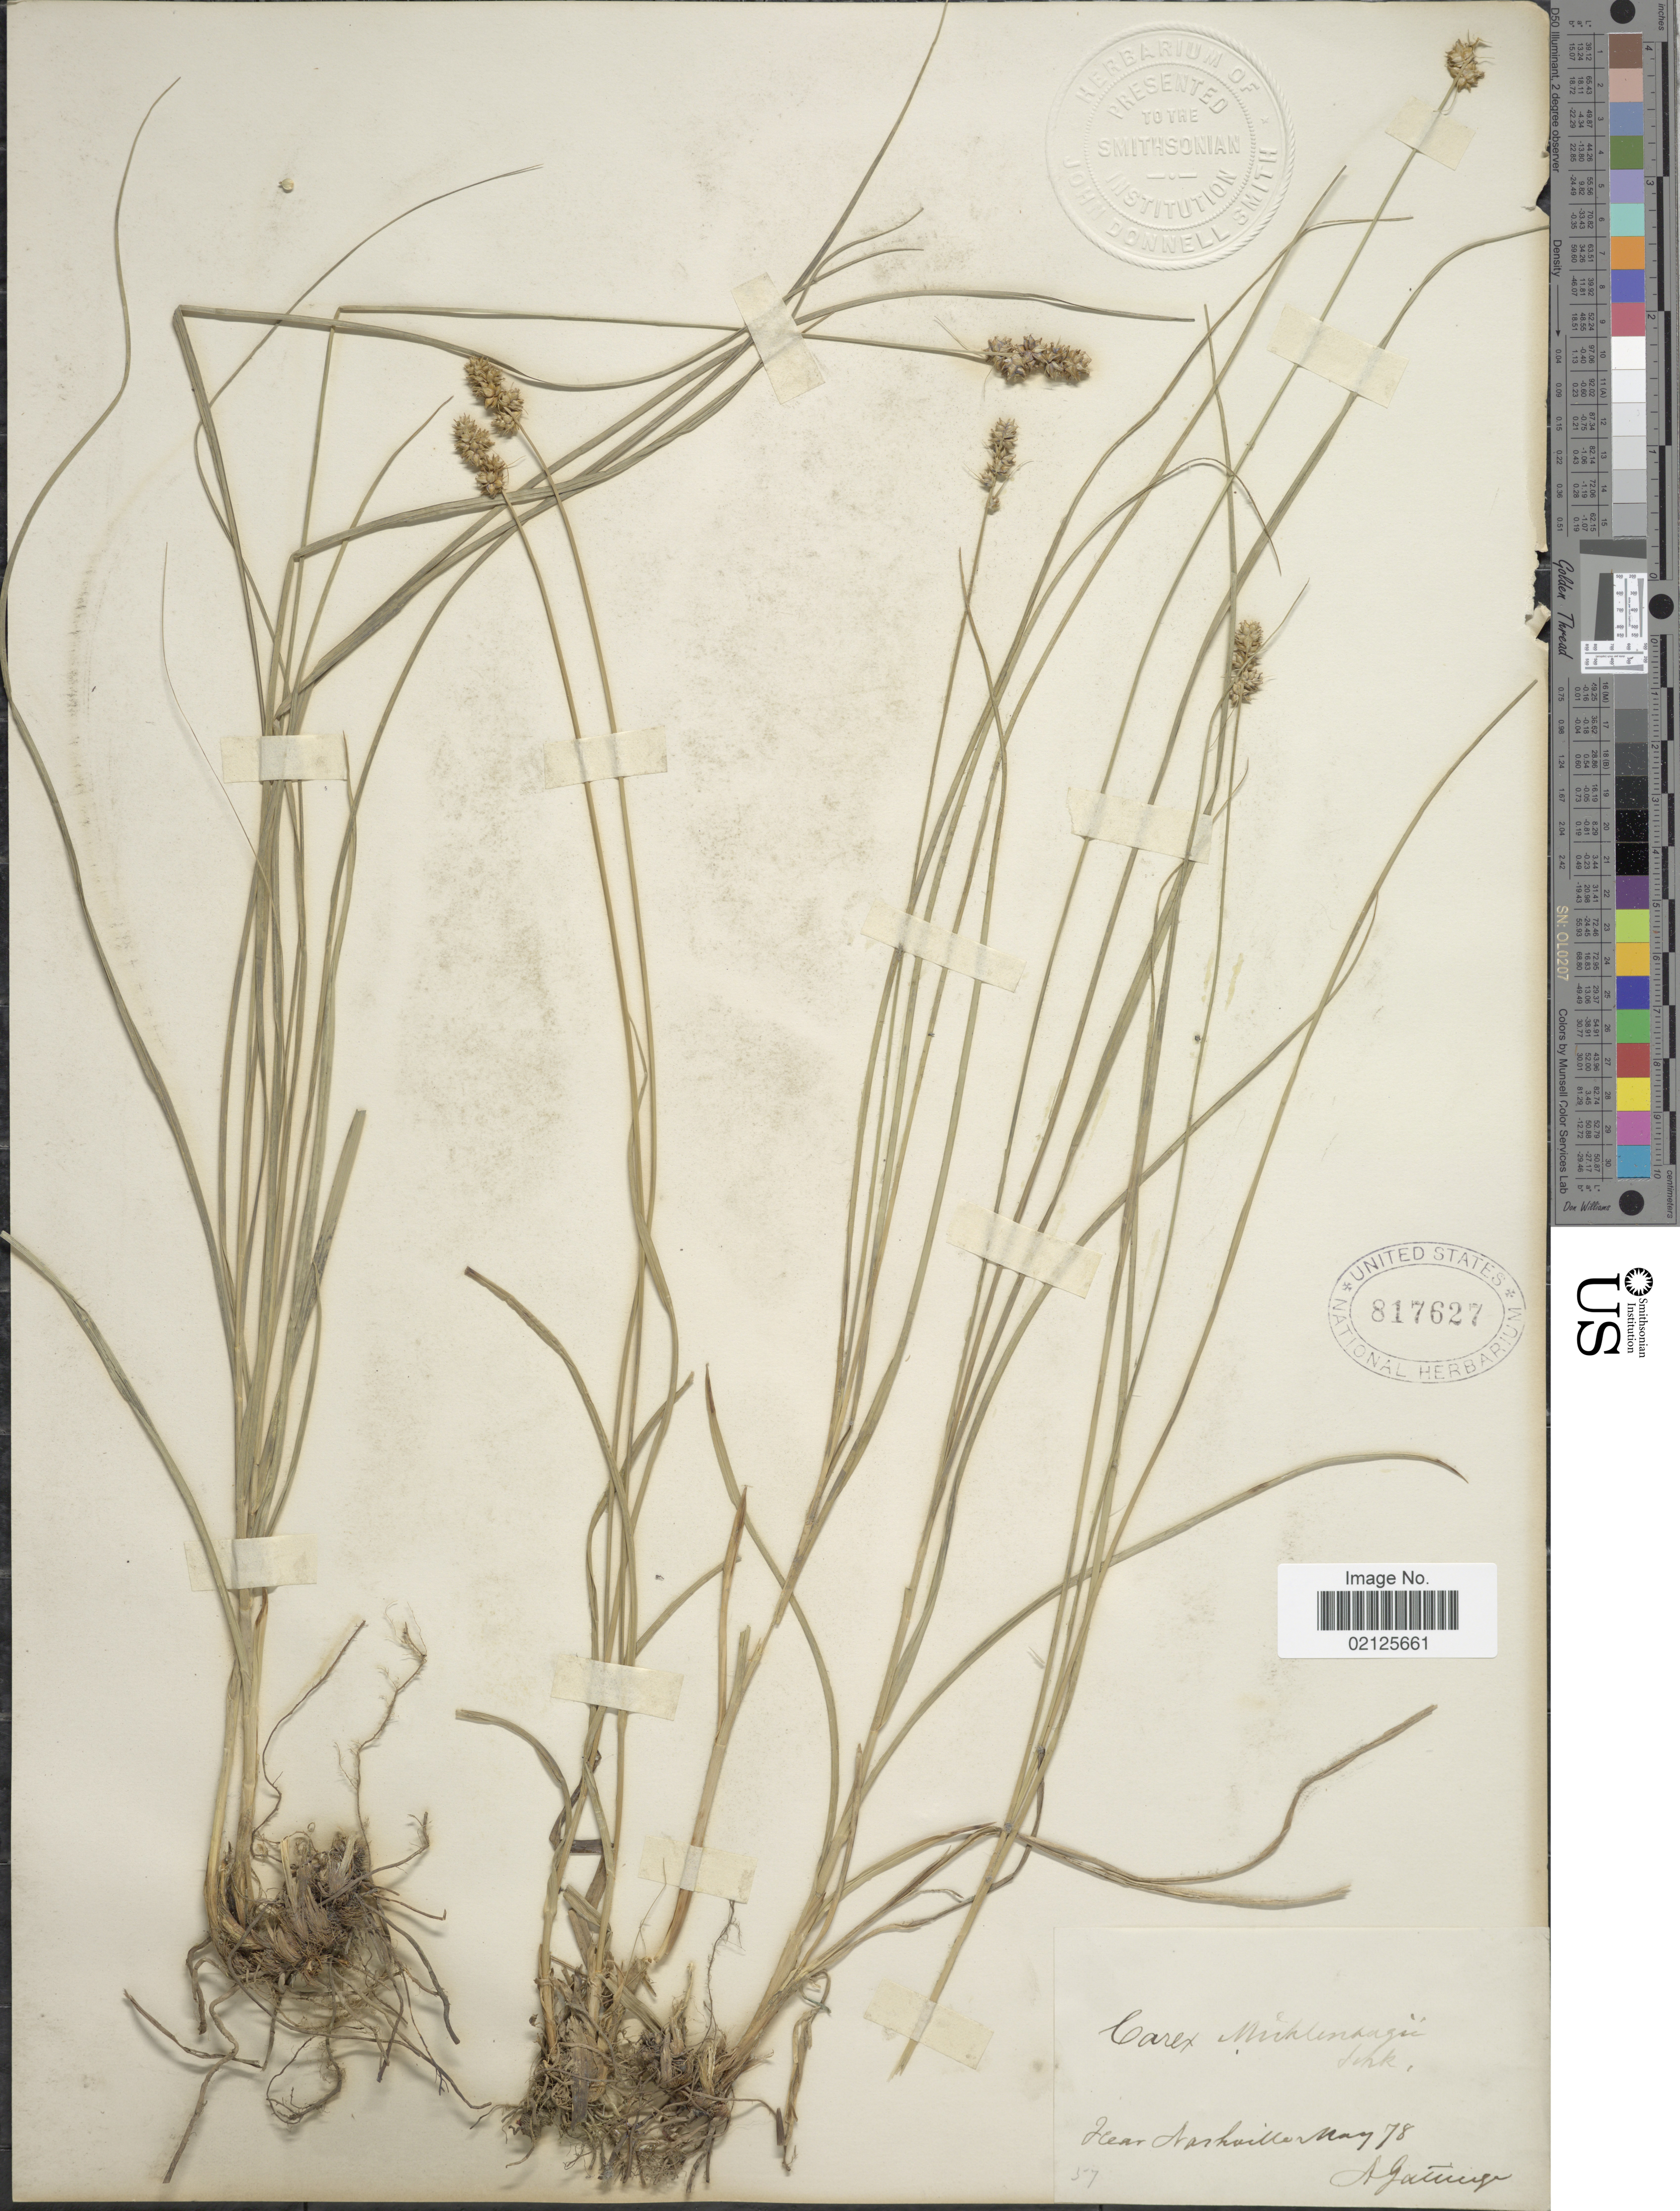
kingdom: Plantae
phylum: Tracheophyta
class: Liliopsida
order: Poales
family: Cyperaceae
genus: Carex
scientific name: Carex muehlenbergii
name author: Willd.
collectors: A. Gattinger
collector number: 57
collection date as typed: Transcribed d/m/y: /5/78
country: United States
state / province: Tennessee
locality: Near Nashville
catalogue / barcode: US 817627